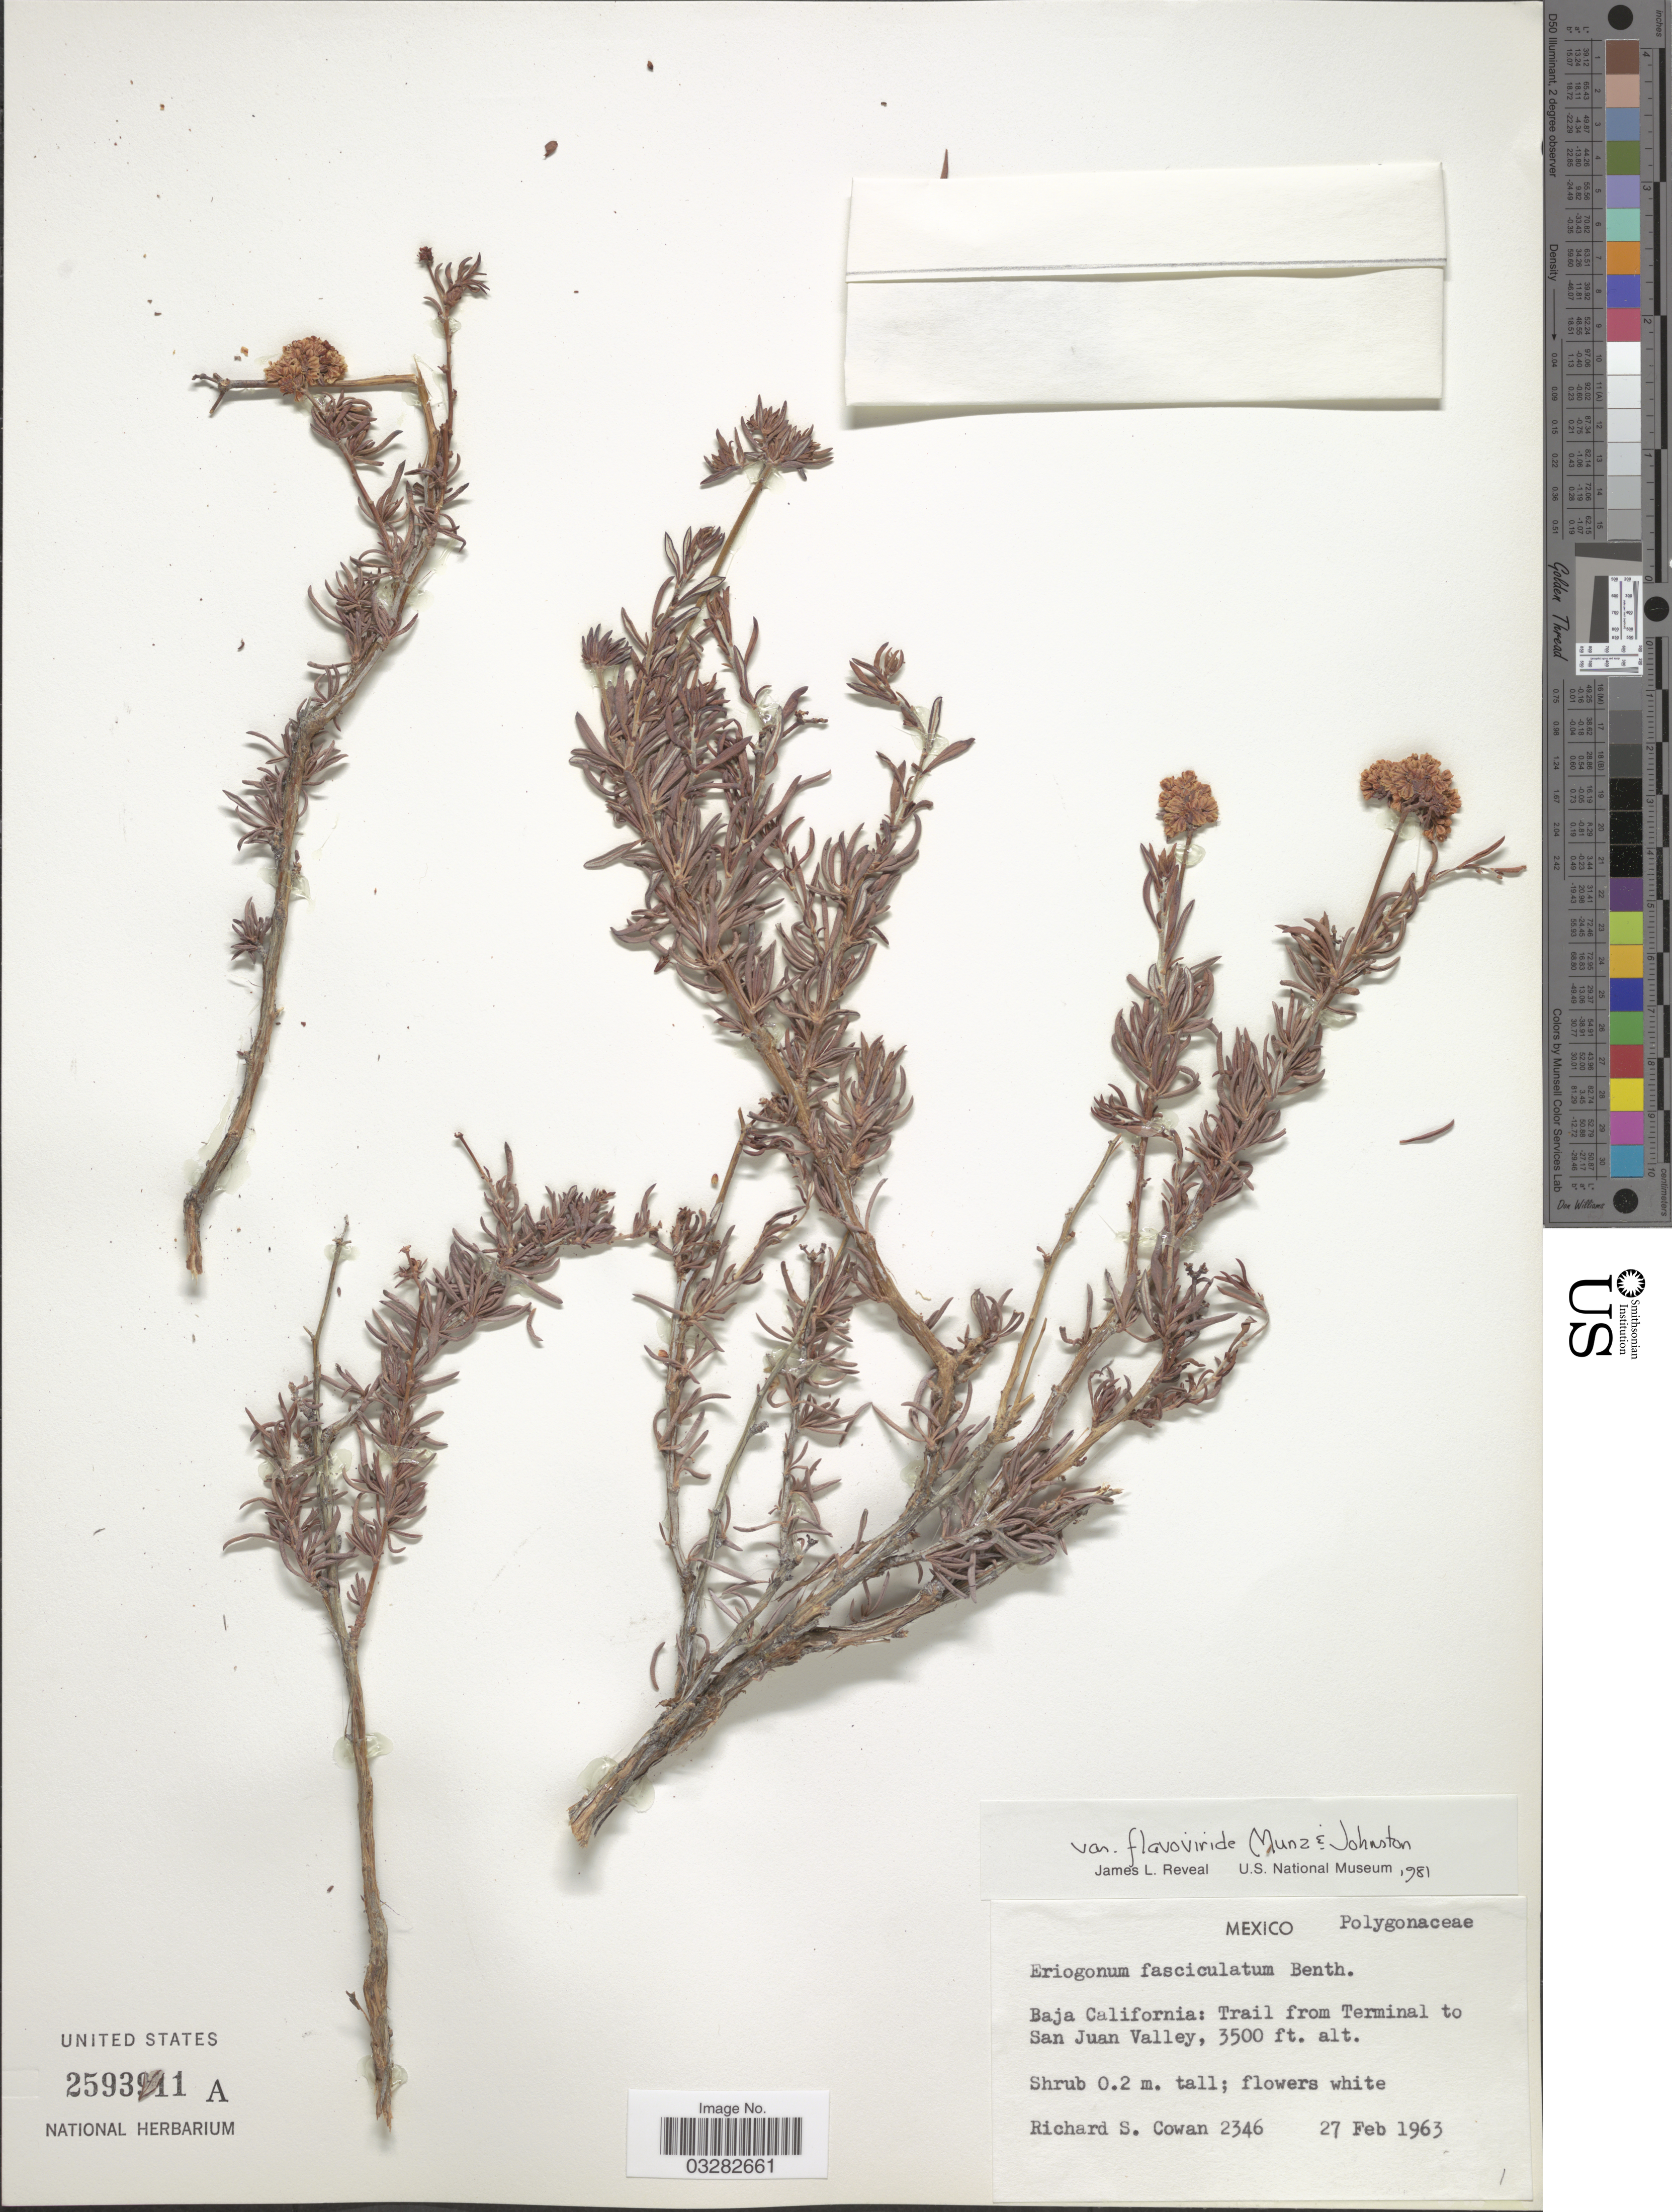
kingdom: Plantae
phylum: Tracheophyta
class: Magnoliopsida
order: Caryophyllales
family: Polygonaceae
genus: Eriogonum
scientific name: Eriogonum fasciculatum var. fasciculatum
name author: Benth.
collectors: R. S. Cowan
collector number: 2346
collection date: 1963-02-27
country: Mexico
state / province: Baja California Norte / Baja California Sur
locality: Trail from Terminal to San Juan Valley.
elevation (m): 1067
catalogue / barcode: US 2593911A